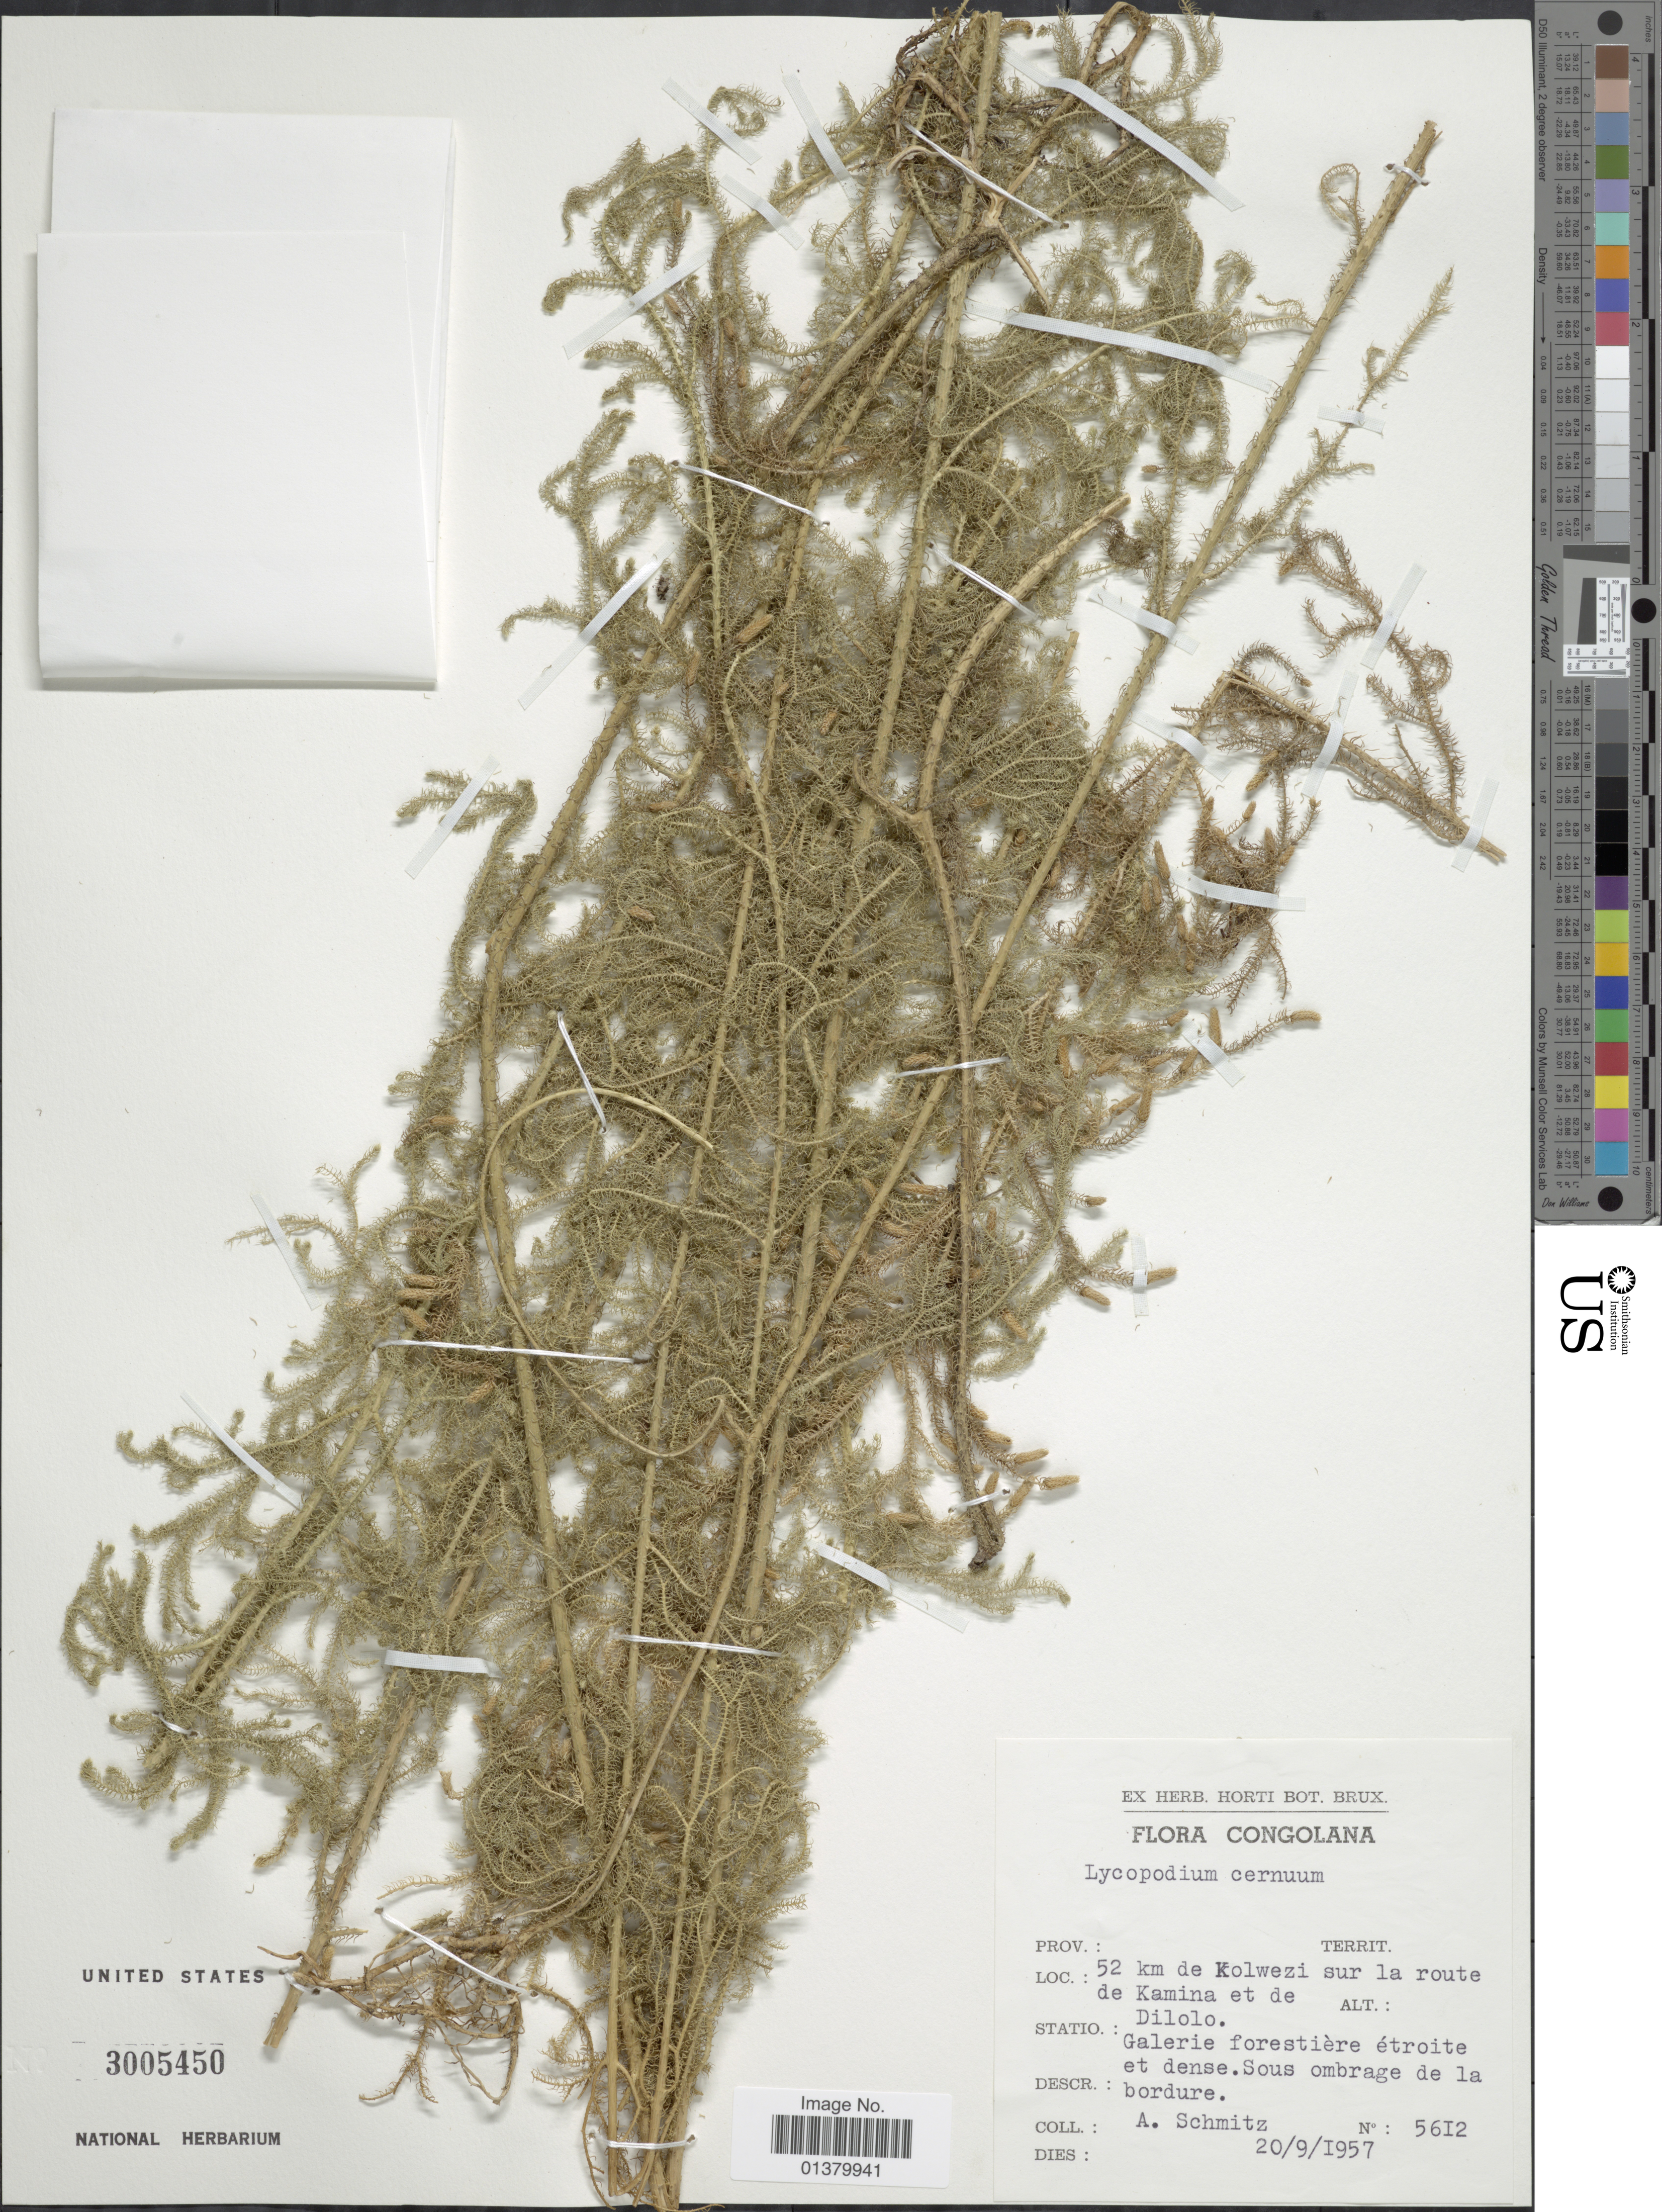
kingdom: Plantae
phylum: Tracheophyta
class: Lycopodiopsida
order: Lycopodiales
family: Lycopodiaceae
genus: Palhinhaea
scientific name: Palhinhaea cernua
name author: (L.) Vasc. & Franco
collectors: A. Schmitz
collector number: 5612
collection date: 1957-09-20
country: Congo, Democratic Republic of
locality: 52 km de Kolwezi sur la route de Kamina et de Dilolo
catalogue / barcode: US 3005450